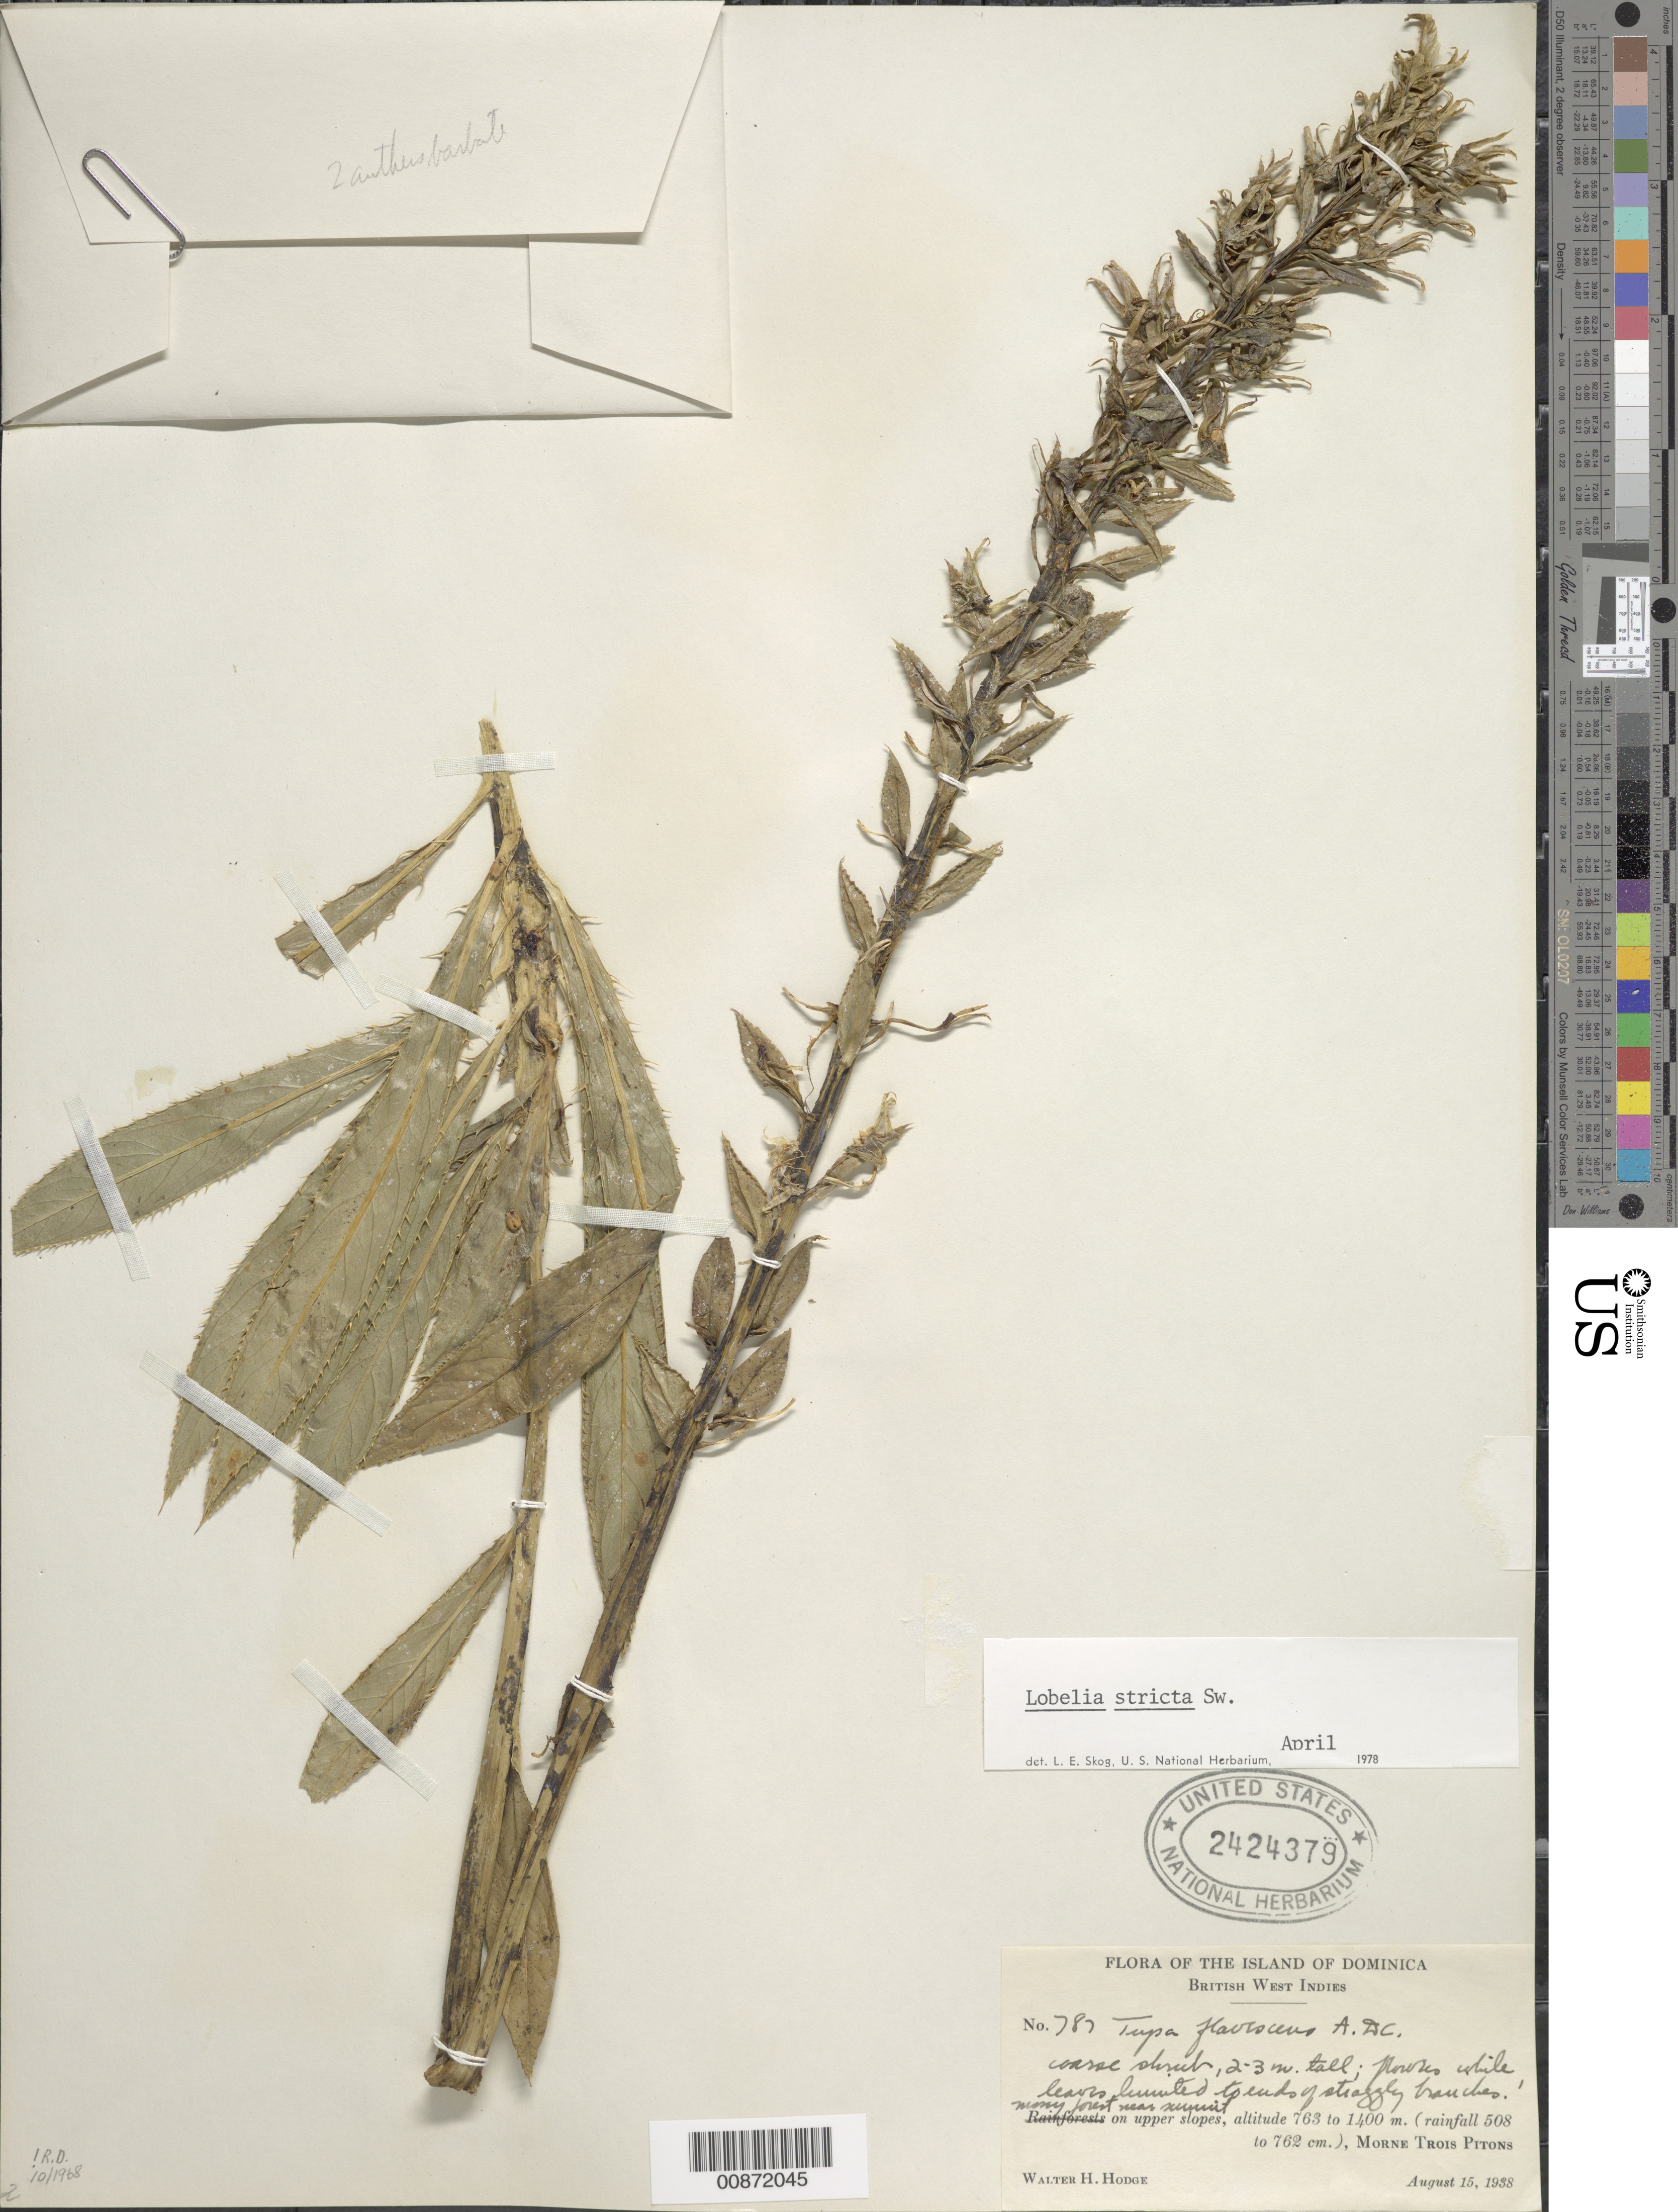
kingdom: Plantae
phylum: Tracheophyta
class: Magnoliopsida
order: Asterales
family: Campanulaceae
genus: Lobelia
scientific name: Lobelia stricta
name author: Sw.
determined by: Skog, Laurence E.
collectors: W. Hodge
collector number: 787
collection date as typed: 15 Aug 1938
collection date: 1938-08-15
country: Dominica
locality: Upper slopes of Morne Trois Pitons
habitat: Forest near summit (rainfall 508 to 762 cm)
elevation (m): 763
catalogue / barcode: US 2424379